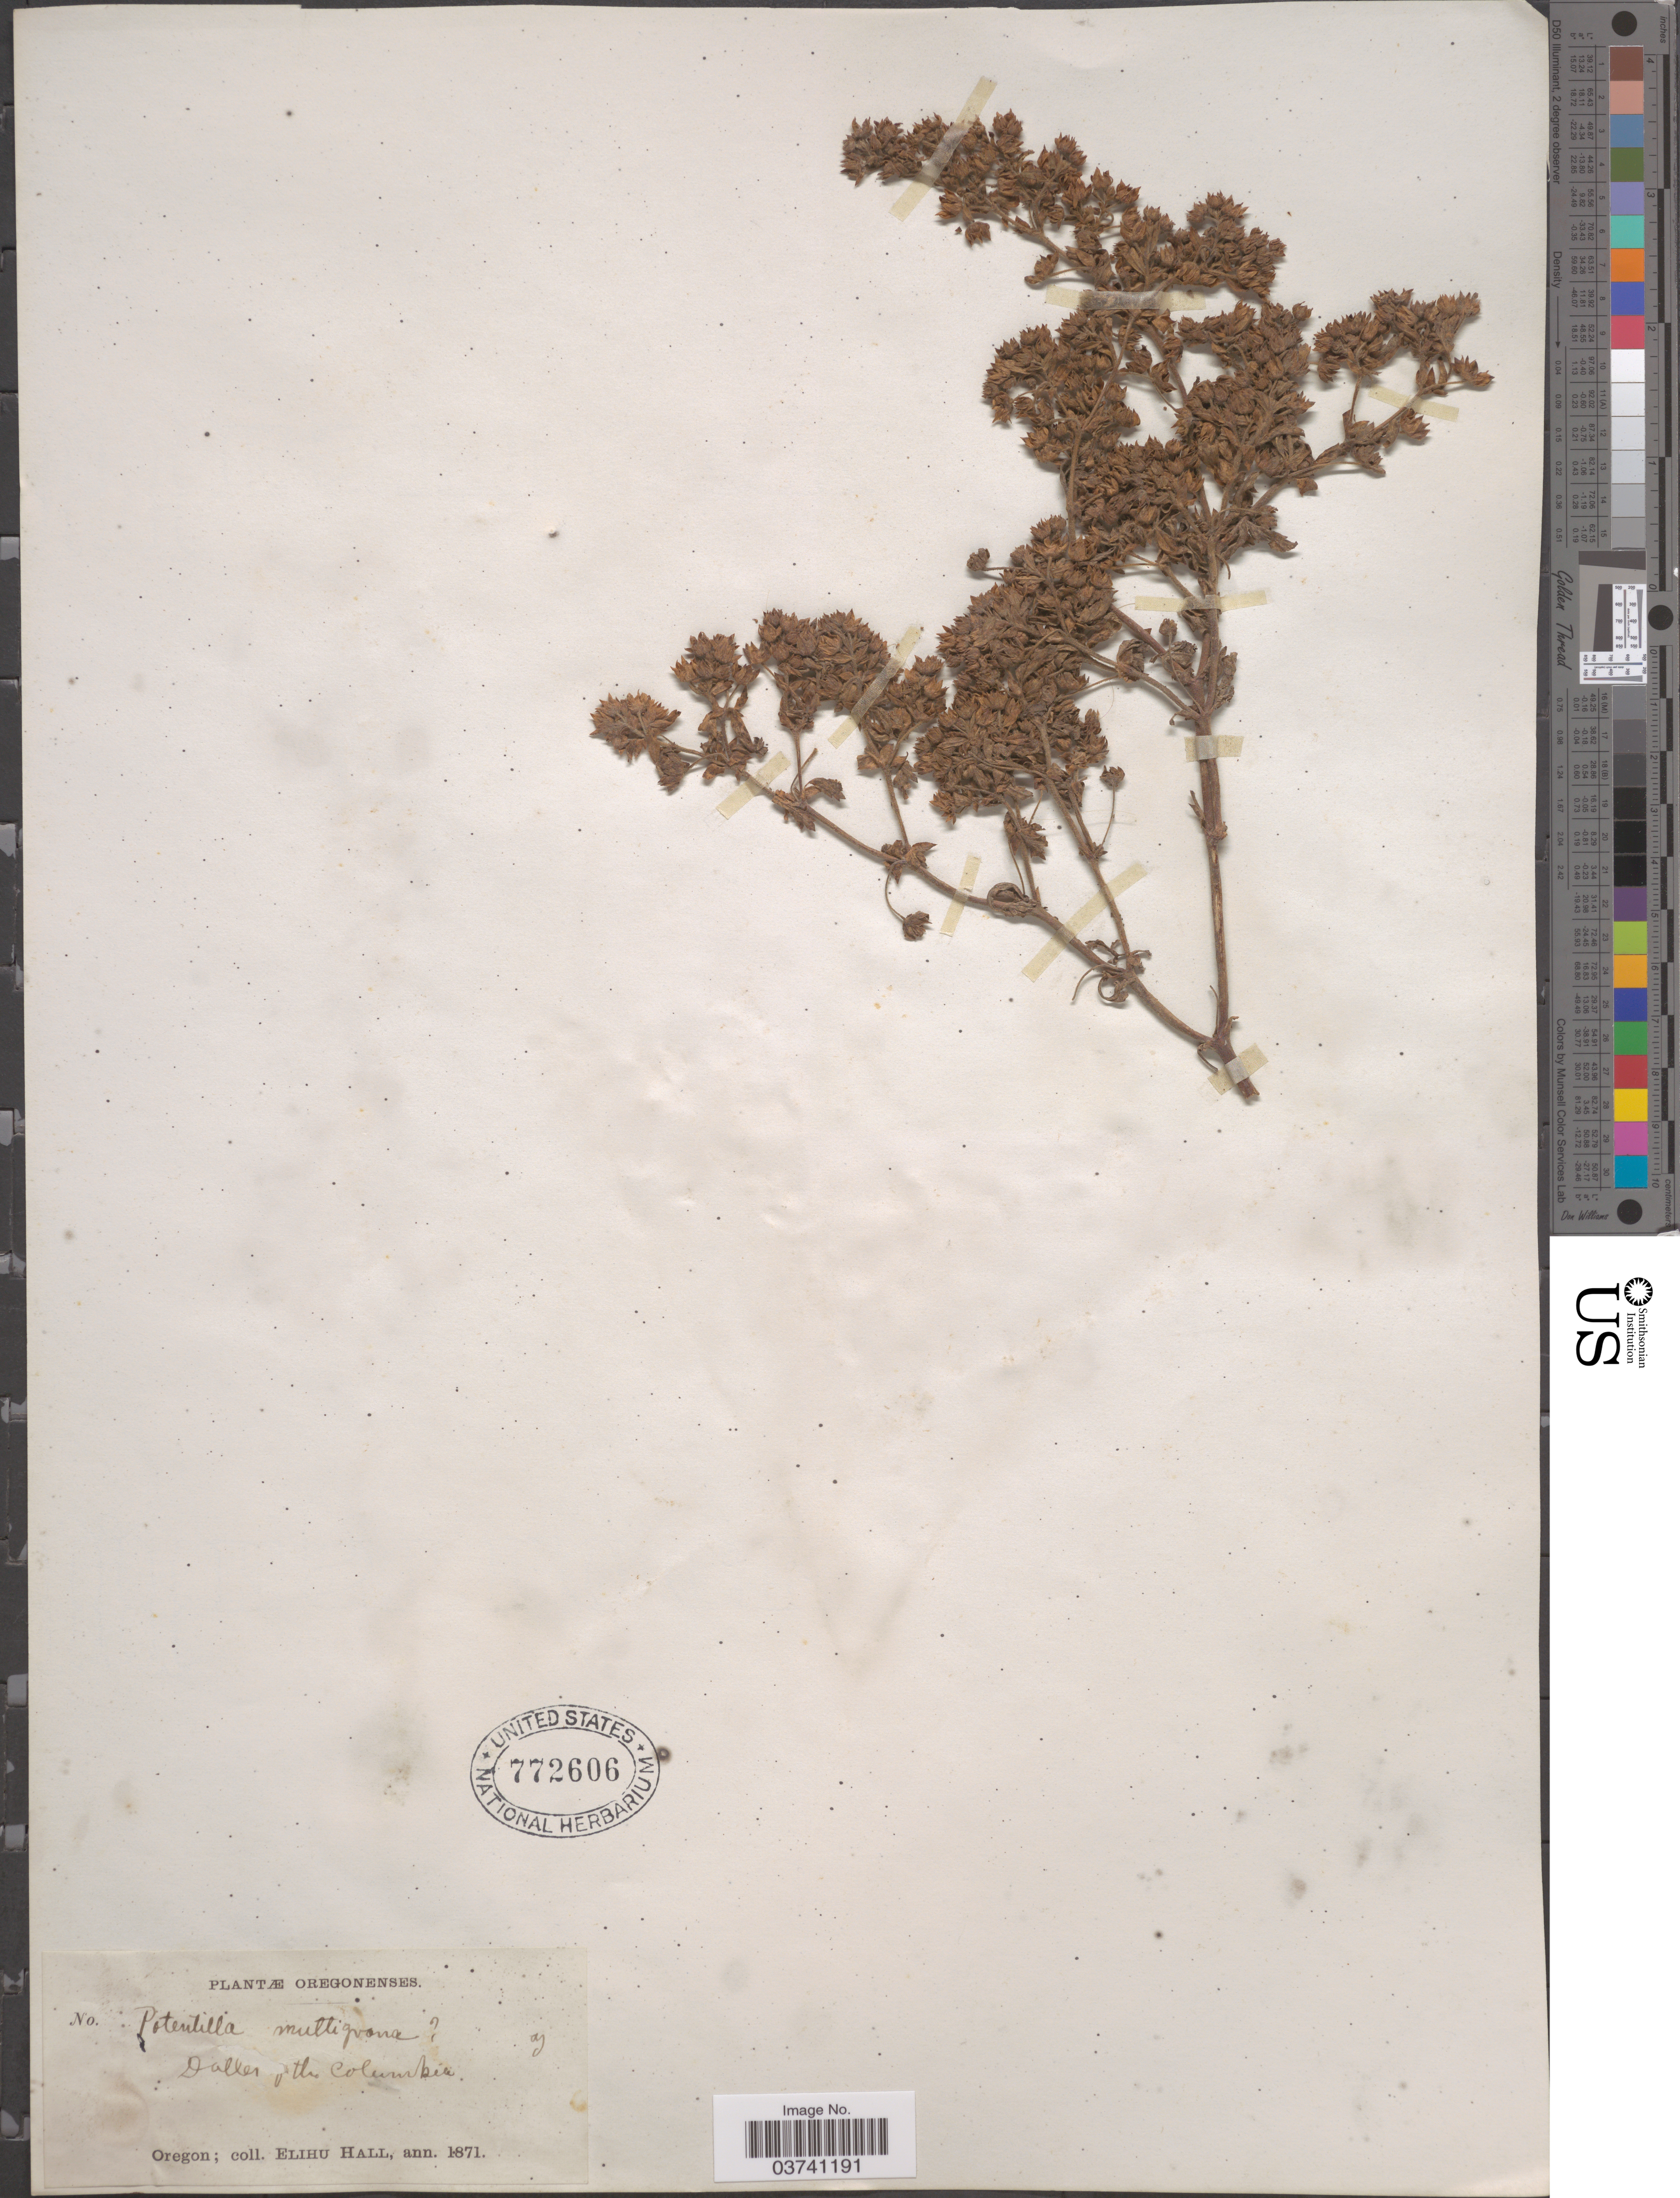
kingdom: Plantae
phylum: Tracheophyta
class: Magnoliopsida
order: Rosales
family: Rosaceae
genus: Potentilla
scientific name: Potentilla rivalis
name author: Nutt.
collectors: E. Hall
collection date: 1871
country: United States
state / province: Oregon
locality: Dalles of the Columbia.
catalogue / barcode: US 772606